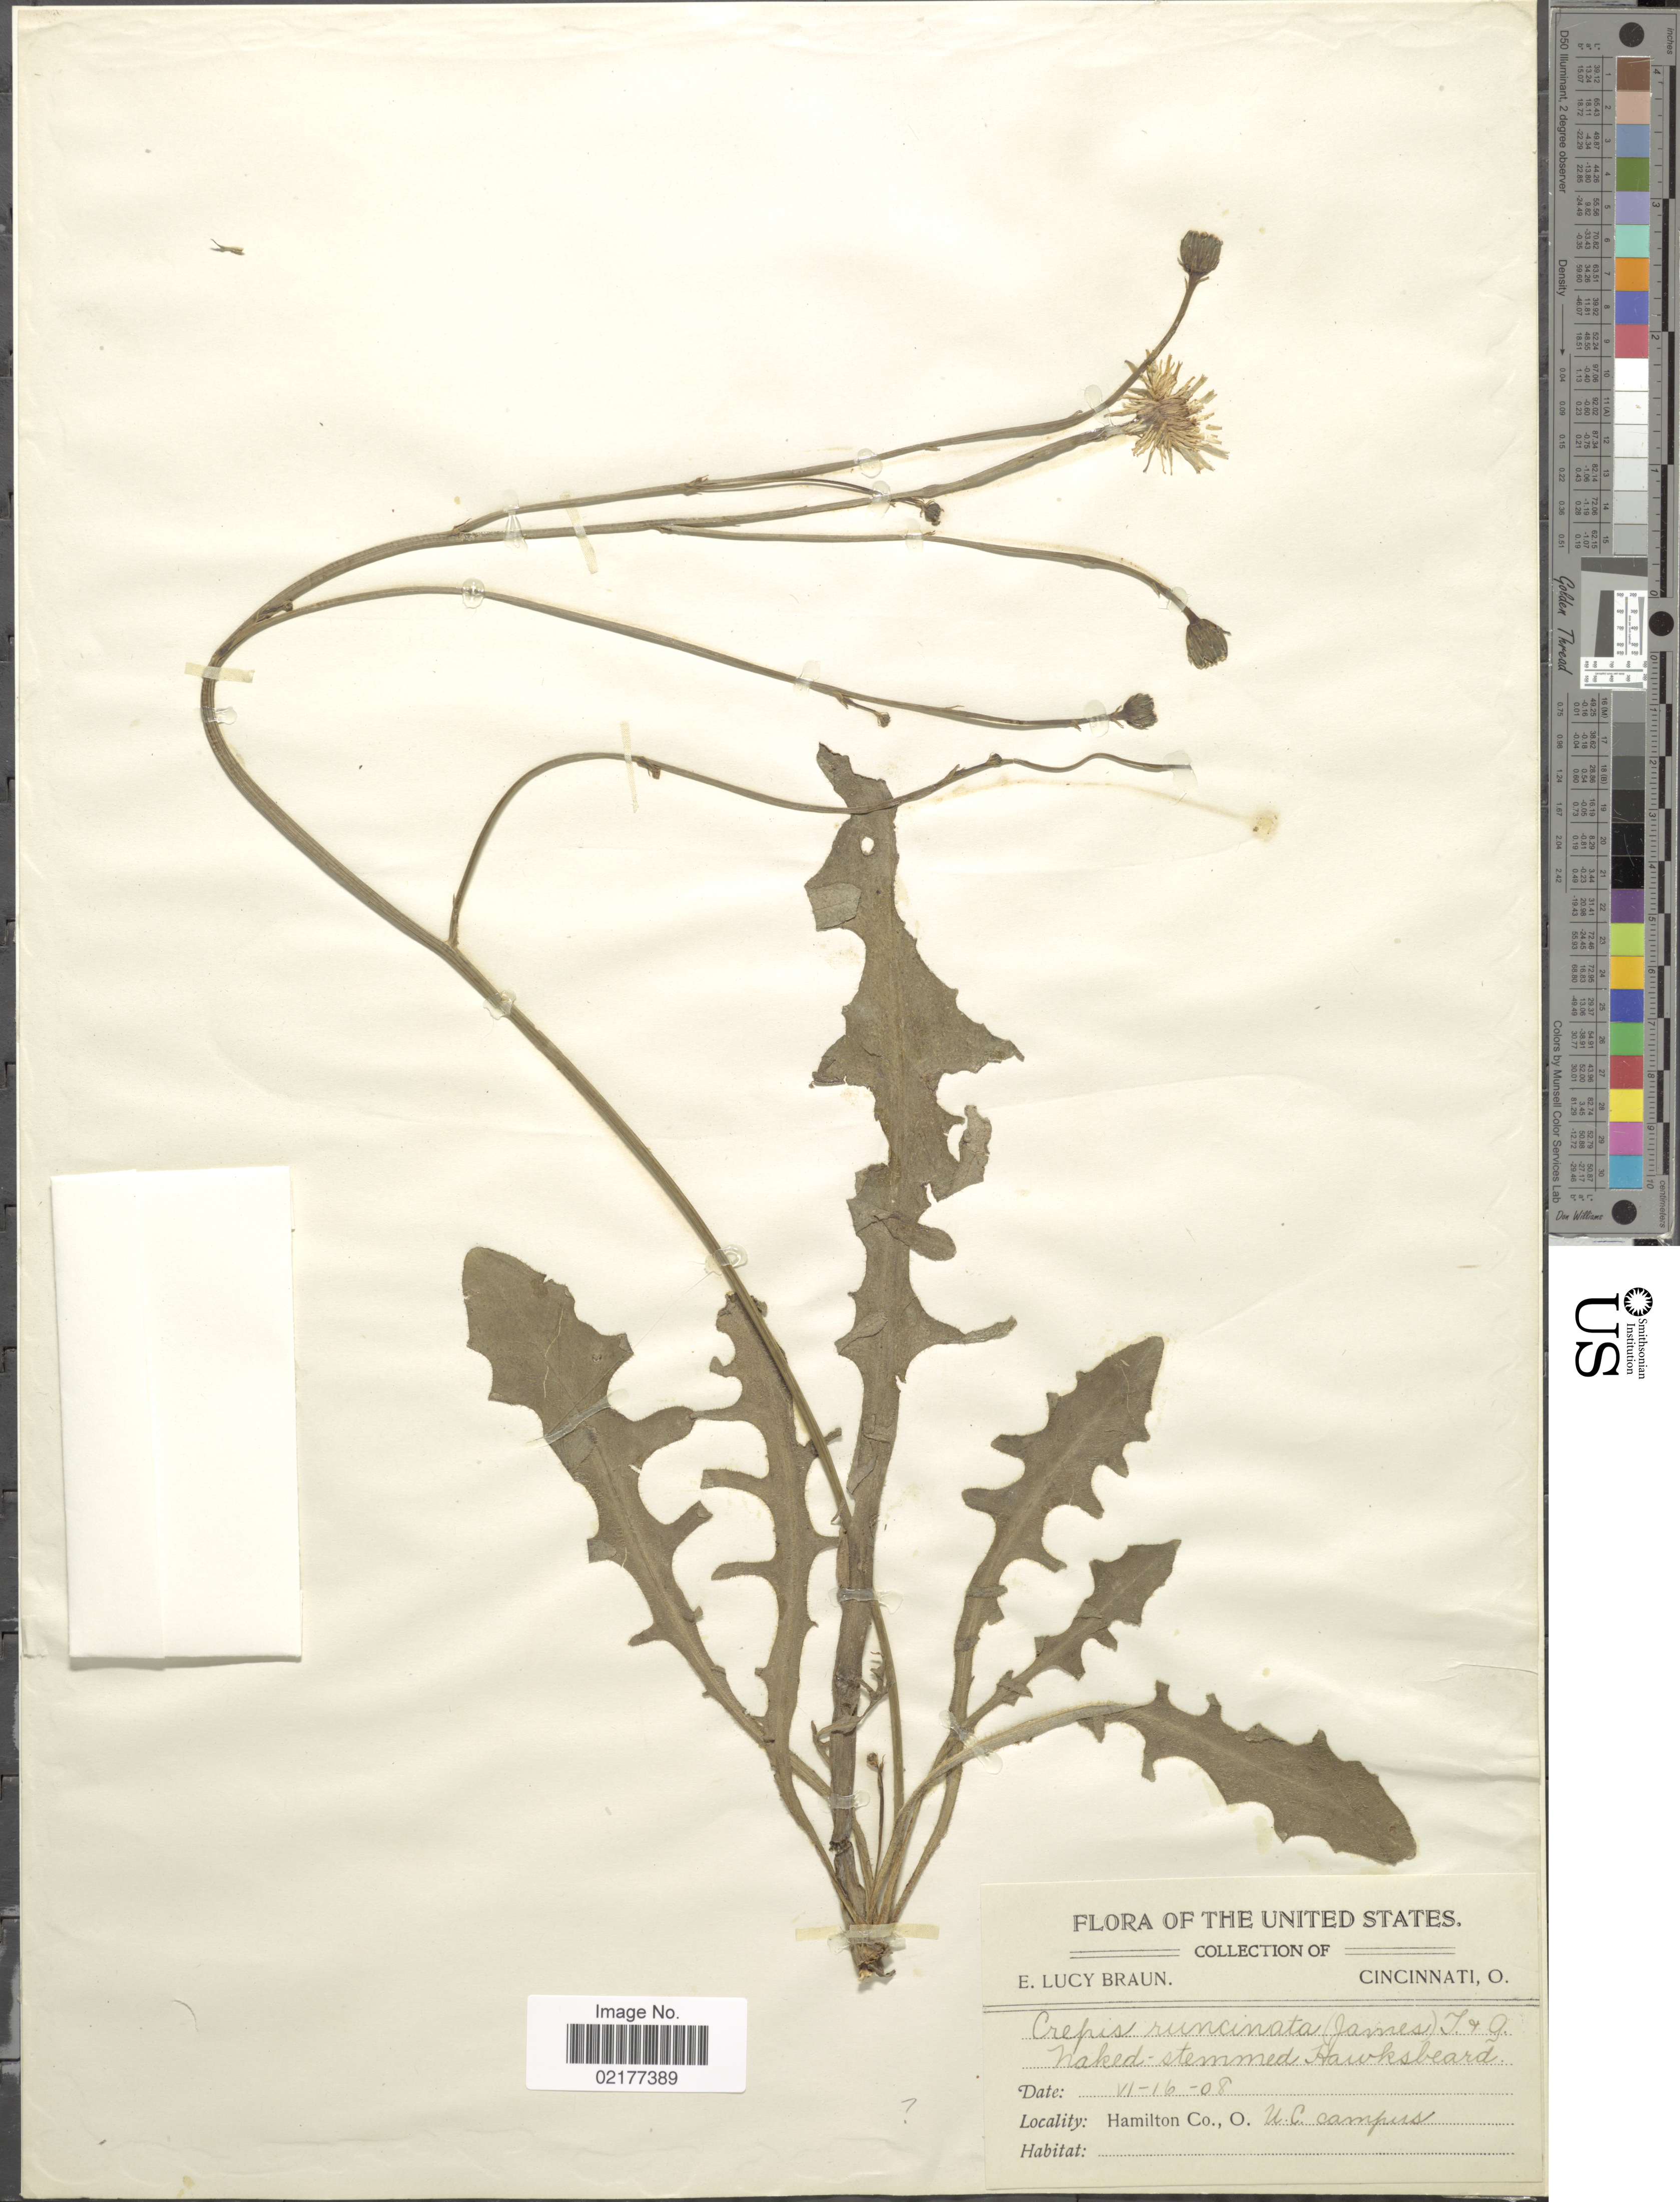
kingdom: Plantae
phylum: Tracheophyta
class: Magnoliopsida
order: Asterales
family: Asteraceae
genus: Crepis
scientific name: Crepis runcinata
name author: Torr. & A. Gray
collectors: E. L. Braun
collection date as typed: Transcribed d/m/y: 16/6/8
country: United States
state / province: Ohio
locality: Hamilton Co., O., U.C. campus